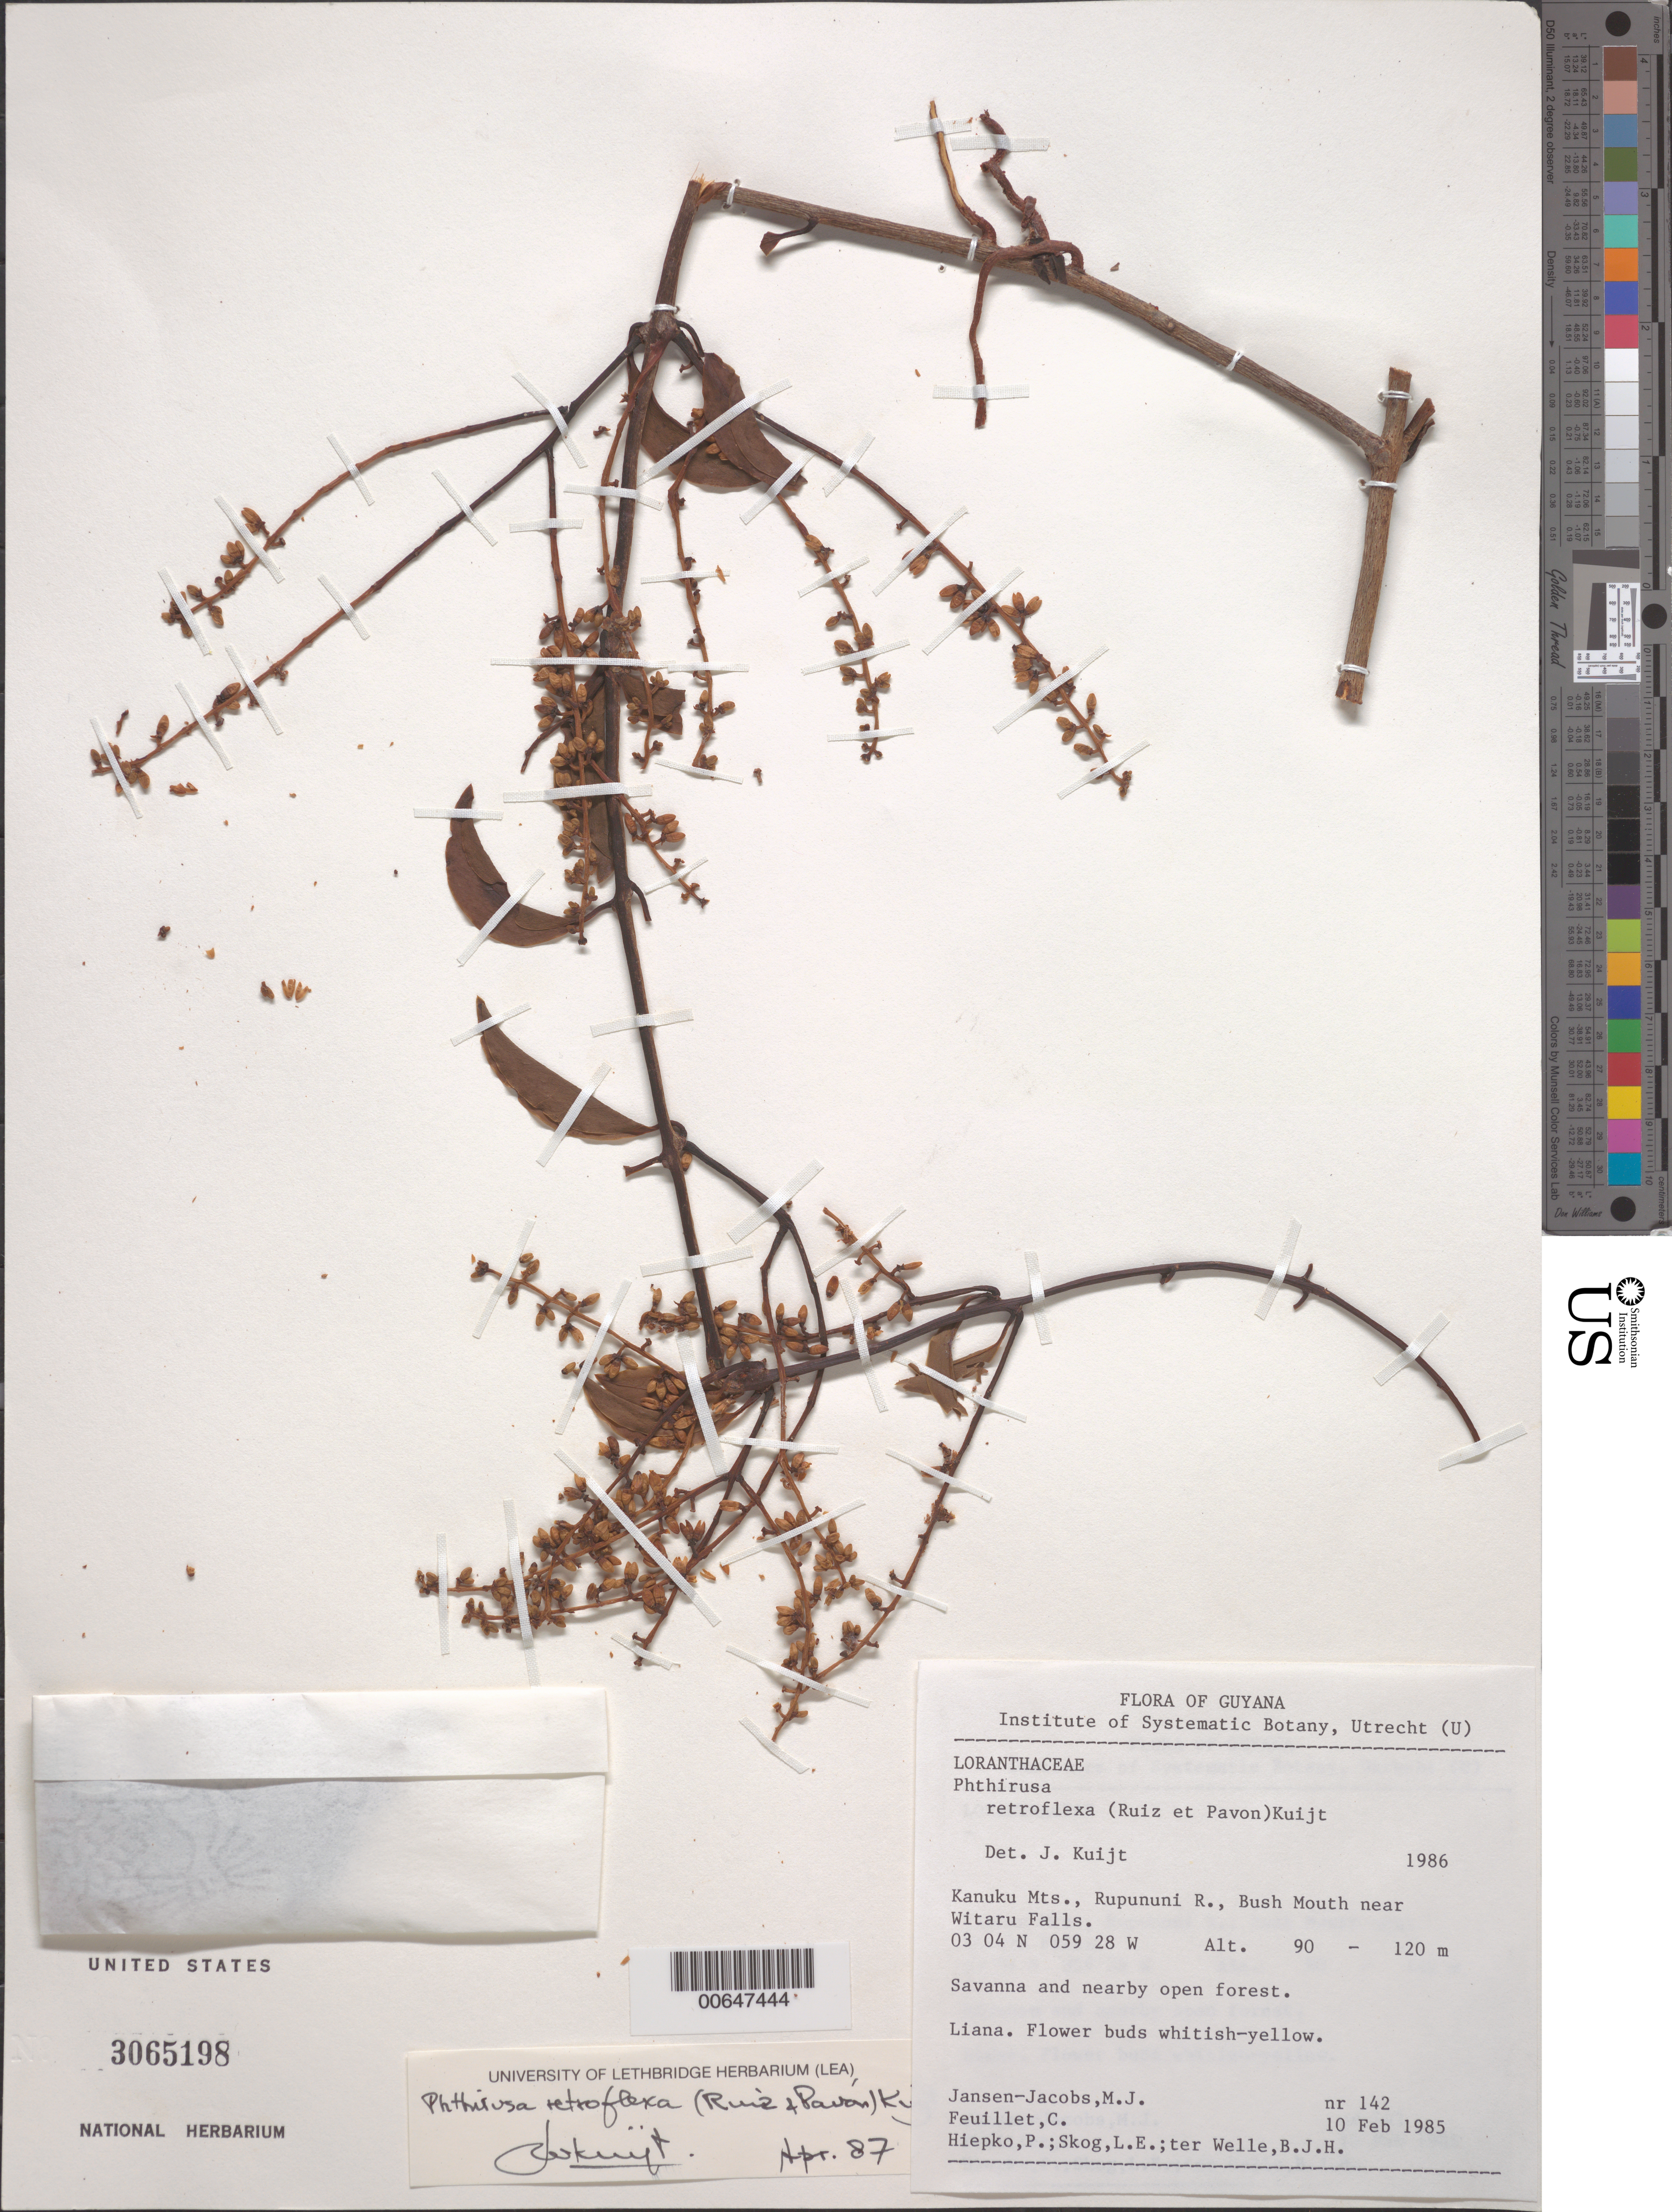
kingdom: Plantae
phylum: Tracheophyta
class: Magnoliopsida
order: Santalales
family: Loranthaceae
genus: Phthirusa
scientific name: Phthirusa retroflexa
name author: (Ruiz & Pav.) Kuijt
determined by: Kuijt, Job, (CANADA)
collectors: M. J. Jansen-Jacobs, C. Feuillet, P. H. Hiepko, L. E. Skog & B. Welle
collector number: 142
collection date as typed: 10-Feb-85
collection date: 1985-02-10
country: Guyana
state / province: U. Takutu-U. Essequibo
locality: Kanuku Mts., Rupununi R., Bush Mouth near Witaru Falls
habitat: Savanna and nearby open forest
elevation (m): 90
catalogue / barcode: US 3065198